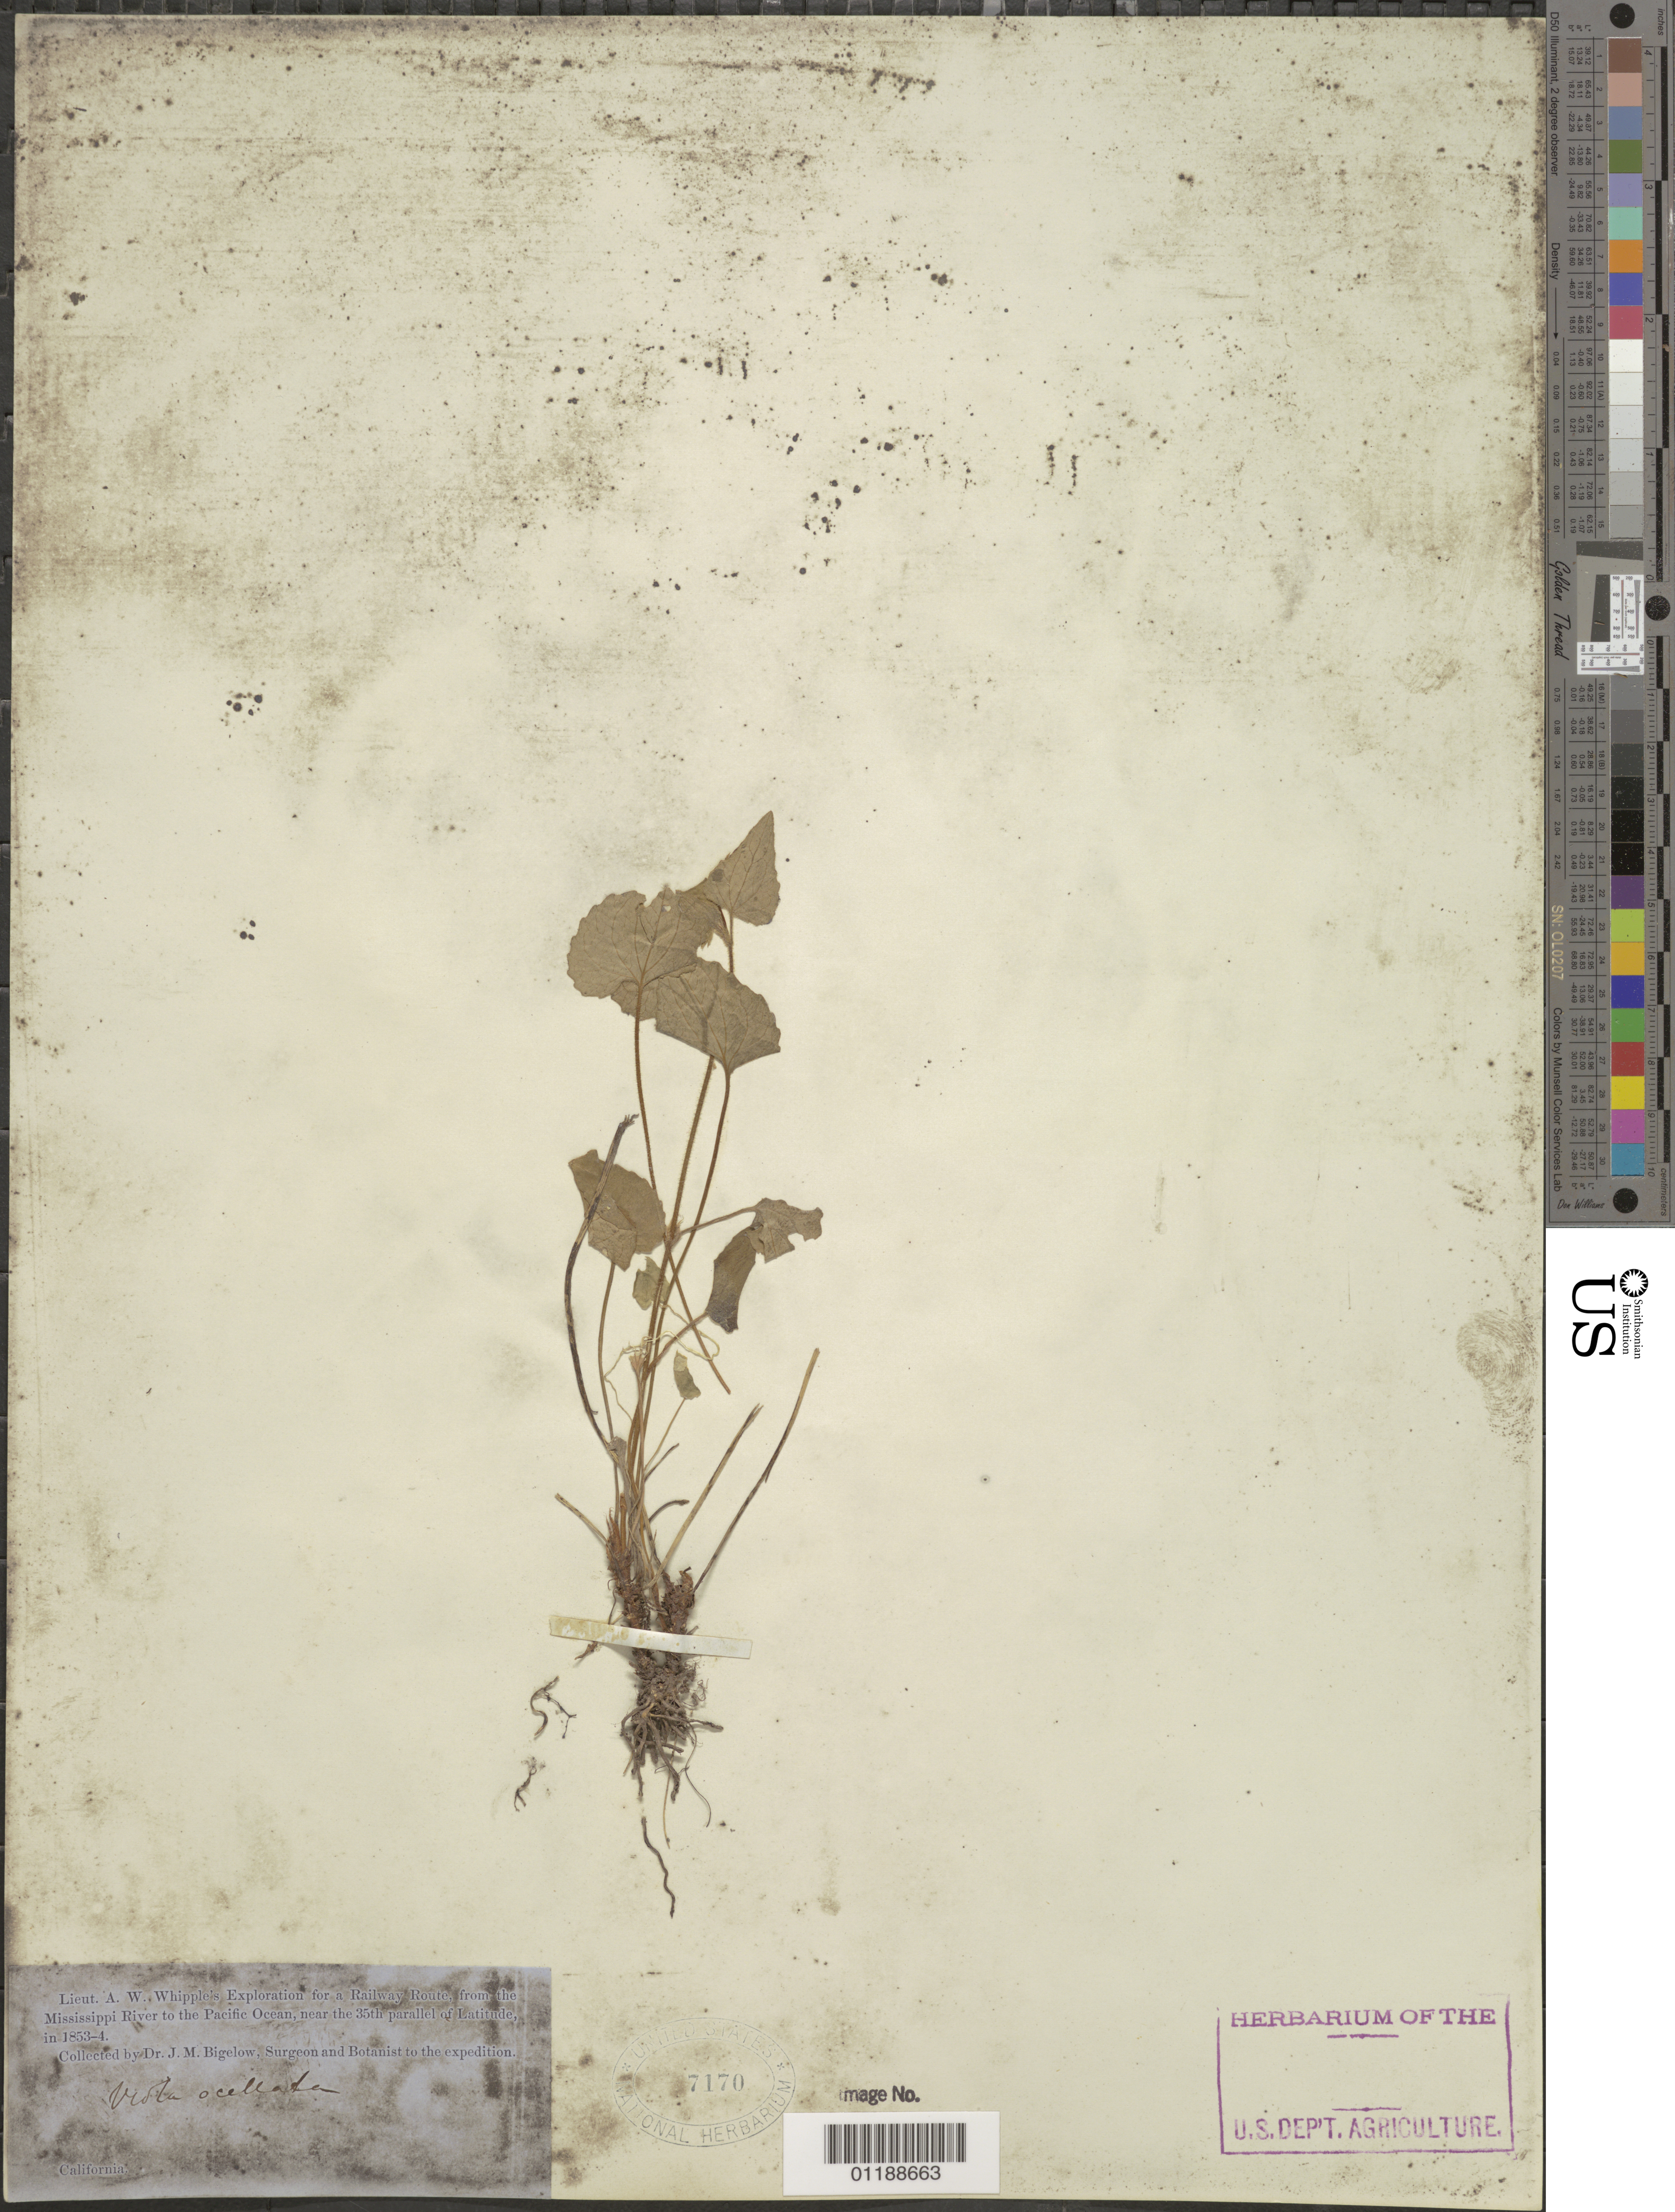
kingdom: Plantae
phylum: Tracheophyta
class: Magnoliopsida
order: Malpighiales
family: Violaceae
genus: Viola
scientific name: Viola ocellata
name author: Torr. & A. Gray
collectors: J. M. Bigelow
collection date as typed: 1853 to -- --- 1854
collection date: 1853/1854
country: United States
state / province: California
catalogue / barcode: US 7170